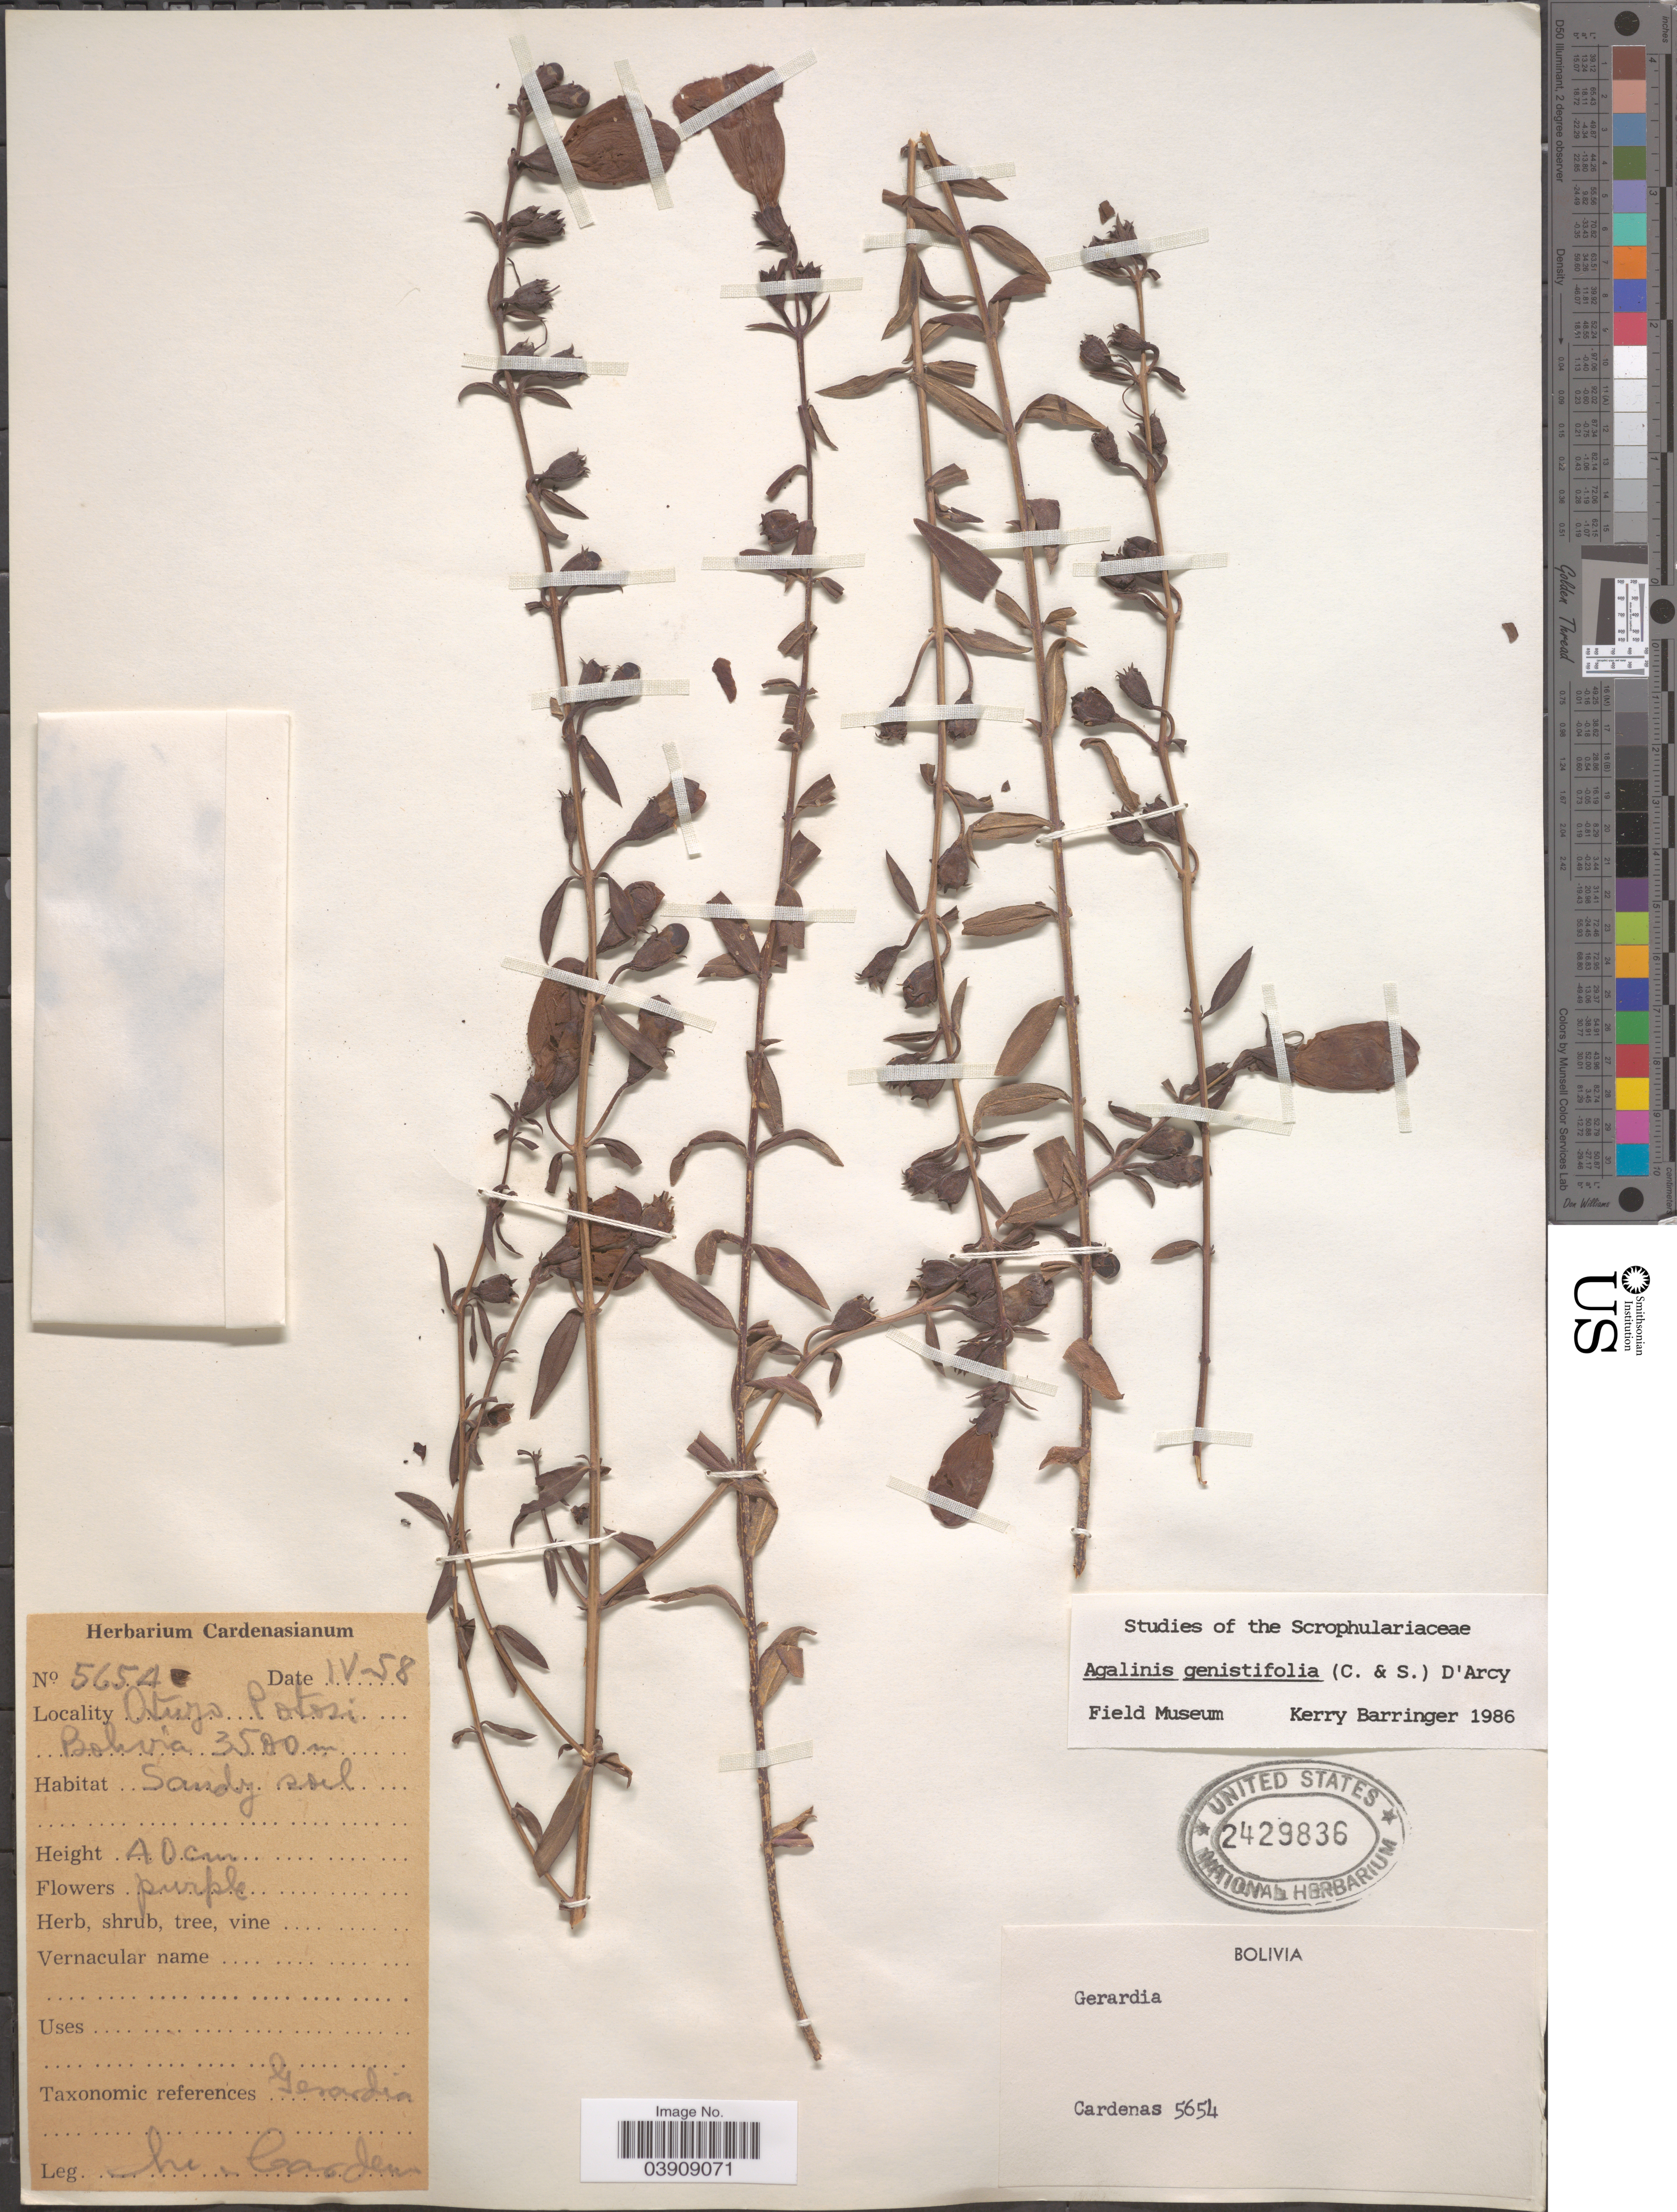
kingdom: Plantae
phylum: Tracheophyta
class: Magnoliopsida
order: Lamiales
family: Orobanchaceae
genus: Agalinis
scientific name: Agalinis genistifolia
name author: (Cham. & Schltdl.) D'Arcy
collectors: M. Cárdenas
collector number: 5654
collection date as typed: Transcribed d/m/y: /4/58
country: Bolivia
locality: Oruro Potosi.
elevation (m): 3500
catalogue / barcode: US 2429836